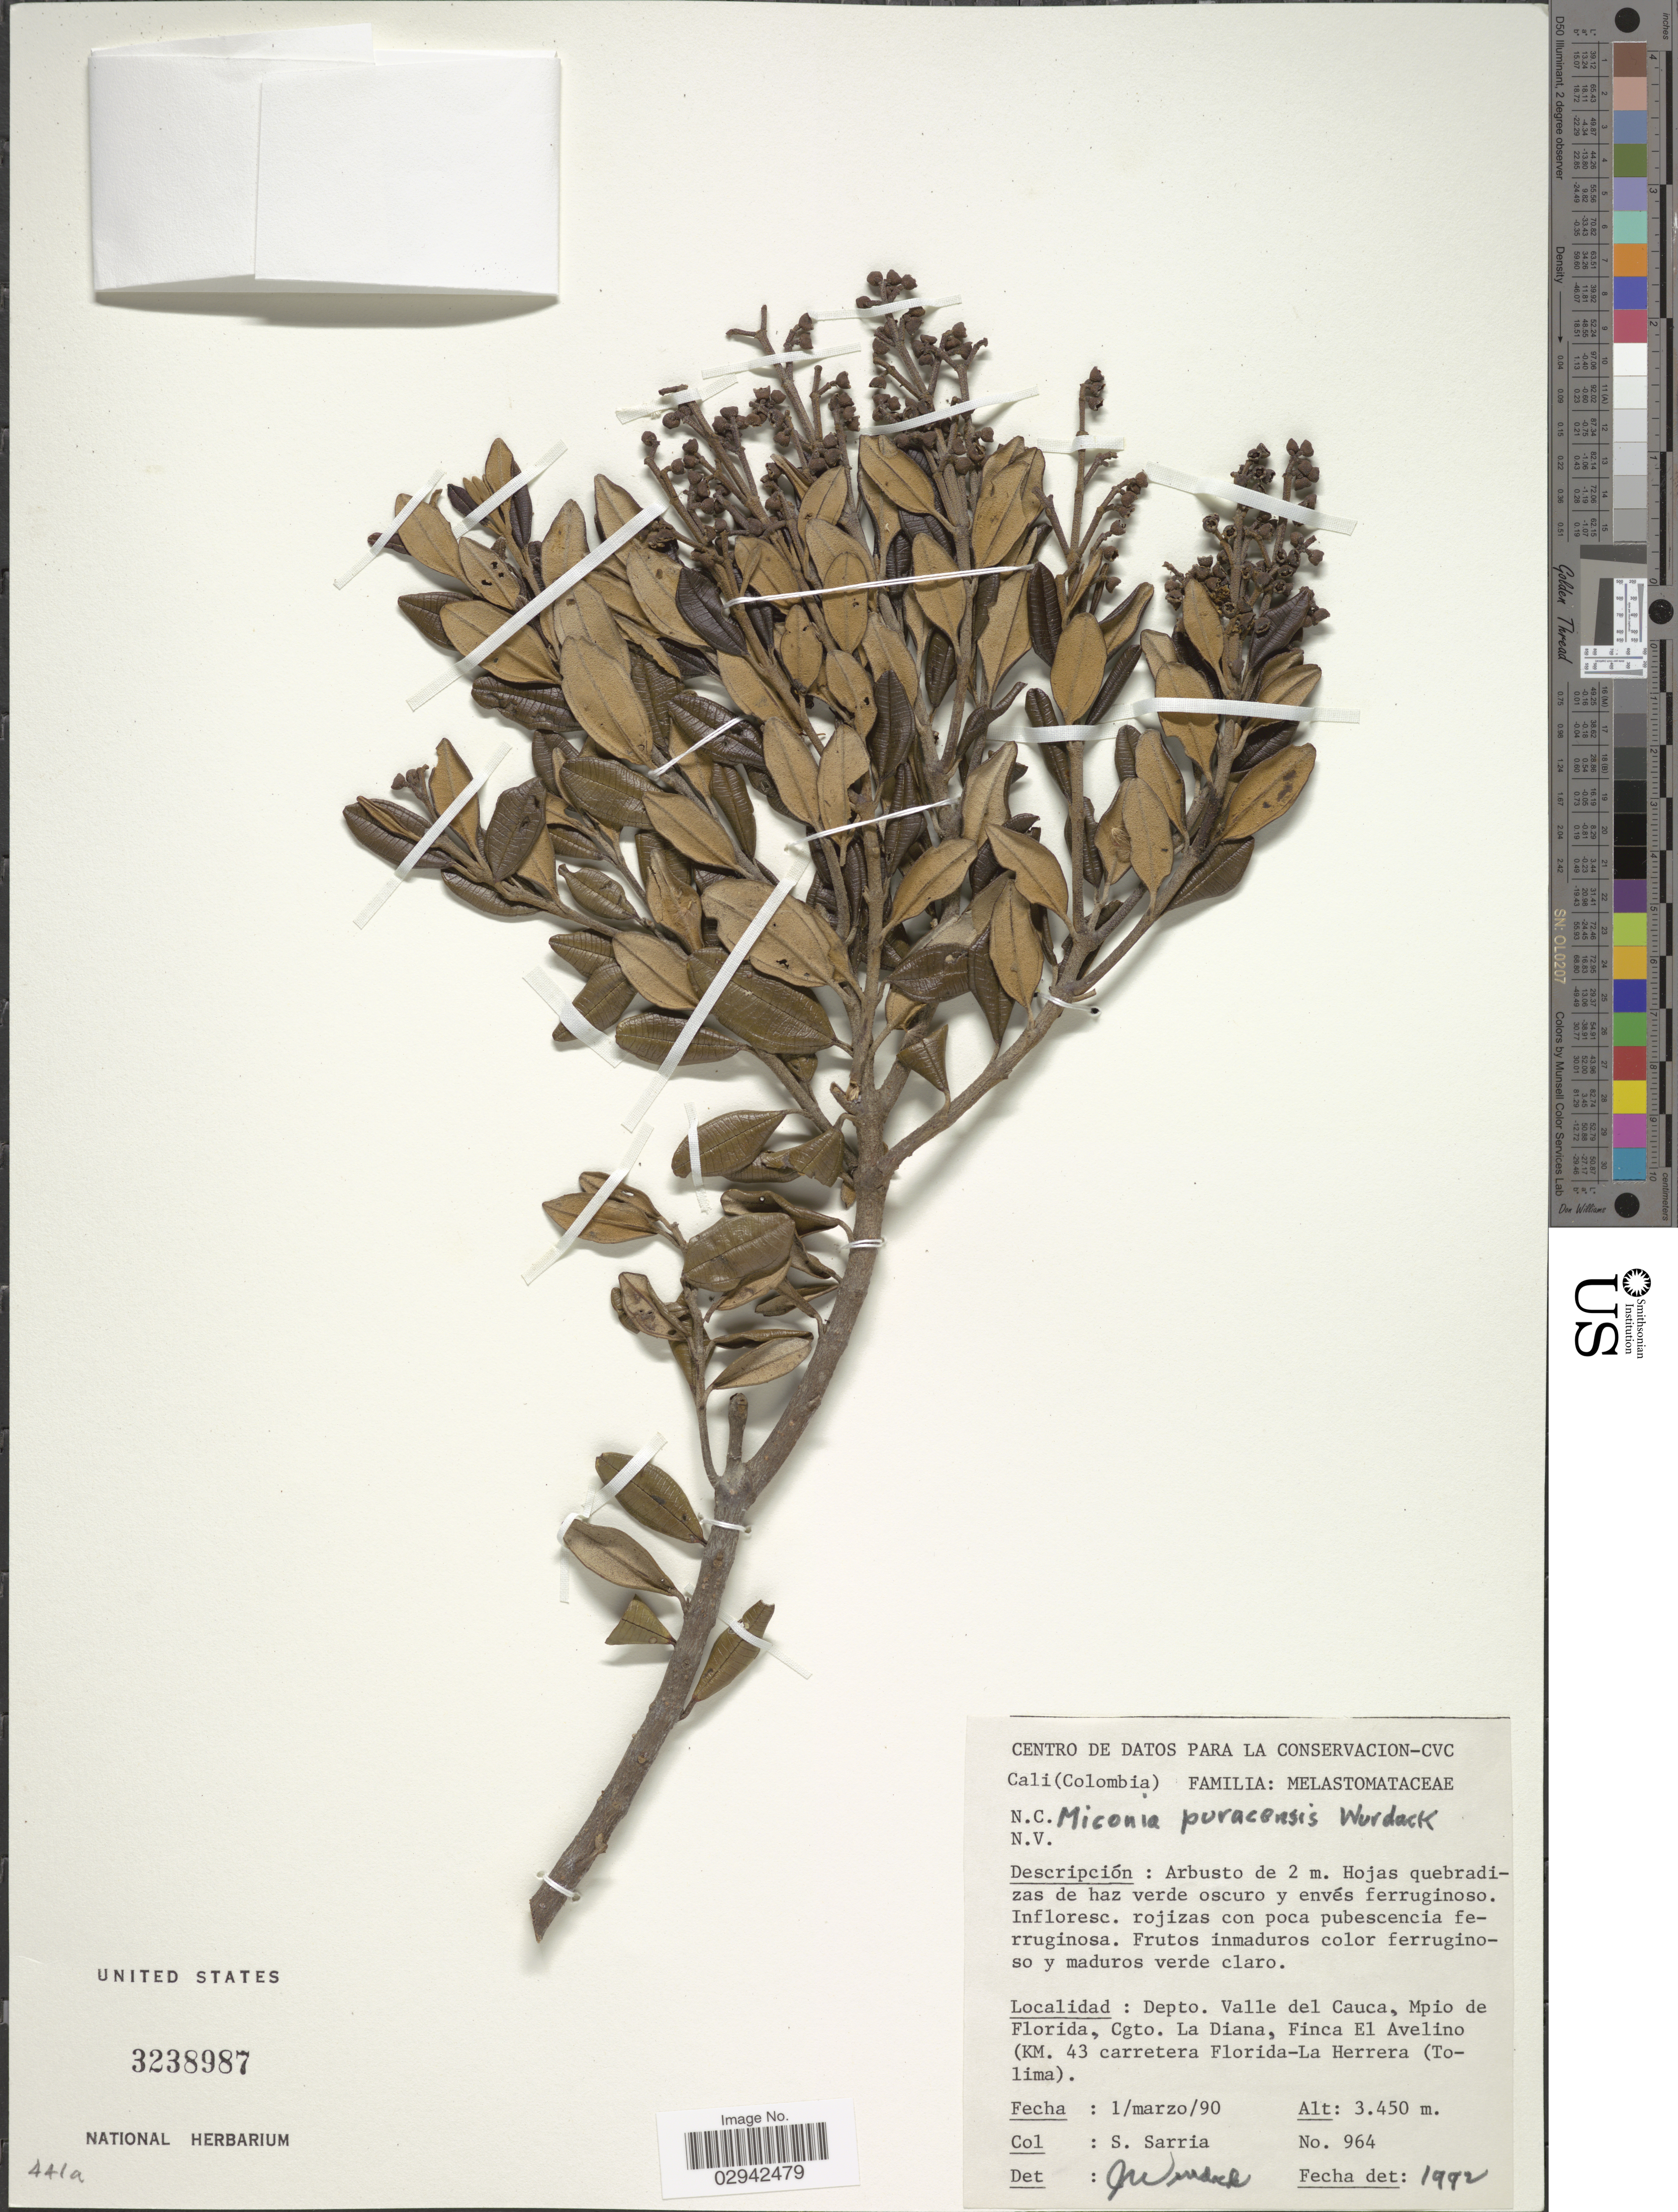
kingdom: Plantae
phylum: Tracheophyta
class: Magnoliopsida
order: Myrtales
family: Melastomataceae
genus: Miconia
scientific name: Miconia puracensis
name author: Wurdack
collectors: S. Sarria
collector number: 964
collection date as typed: Transcribed d/m/y: 1/3/90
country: Colombia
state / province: Valle del Cauca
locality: Depto. Valle del Cauca, Mpio de Florida, Cgto. La Diana, Finca El Avelino (Km. 43 carretera Florida-La Herrera (Tolima).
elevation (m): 3450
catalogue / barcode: US 3238987